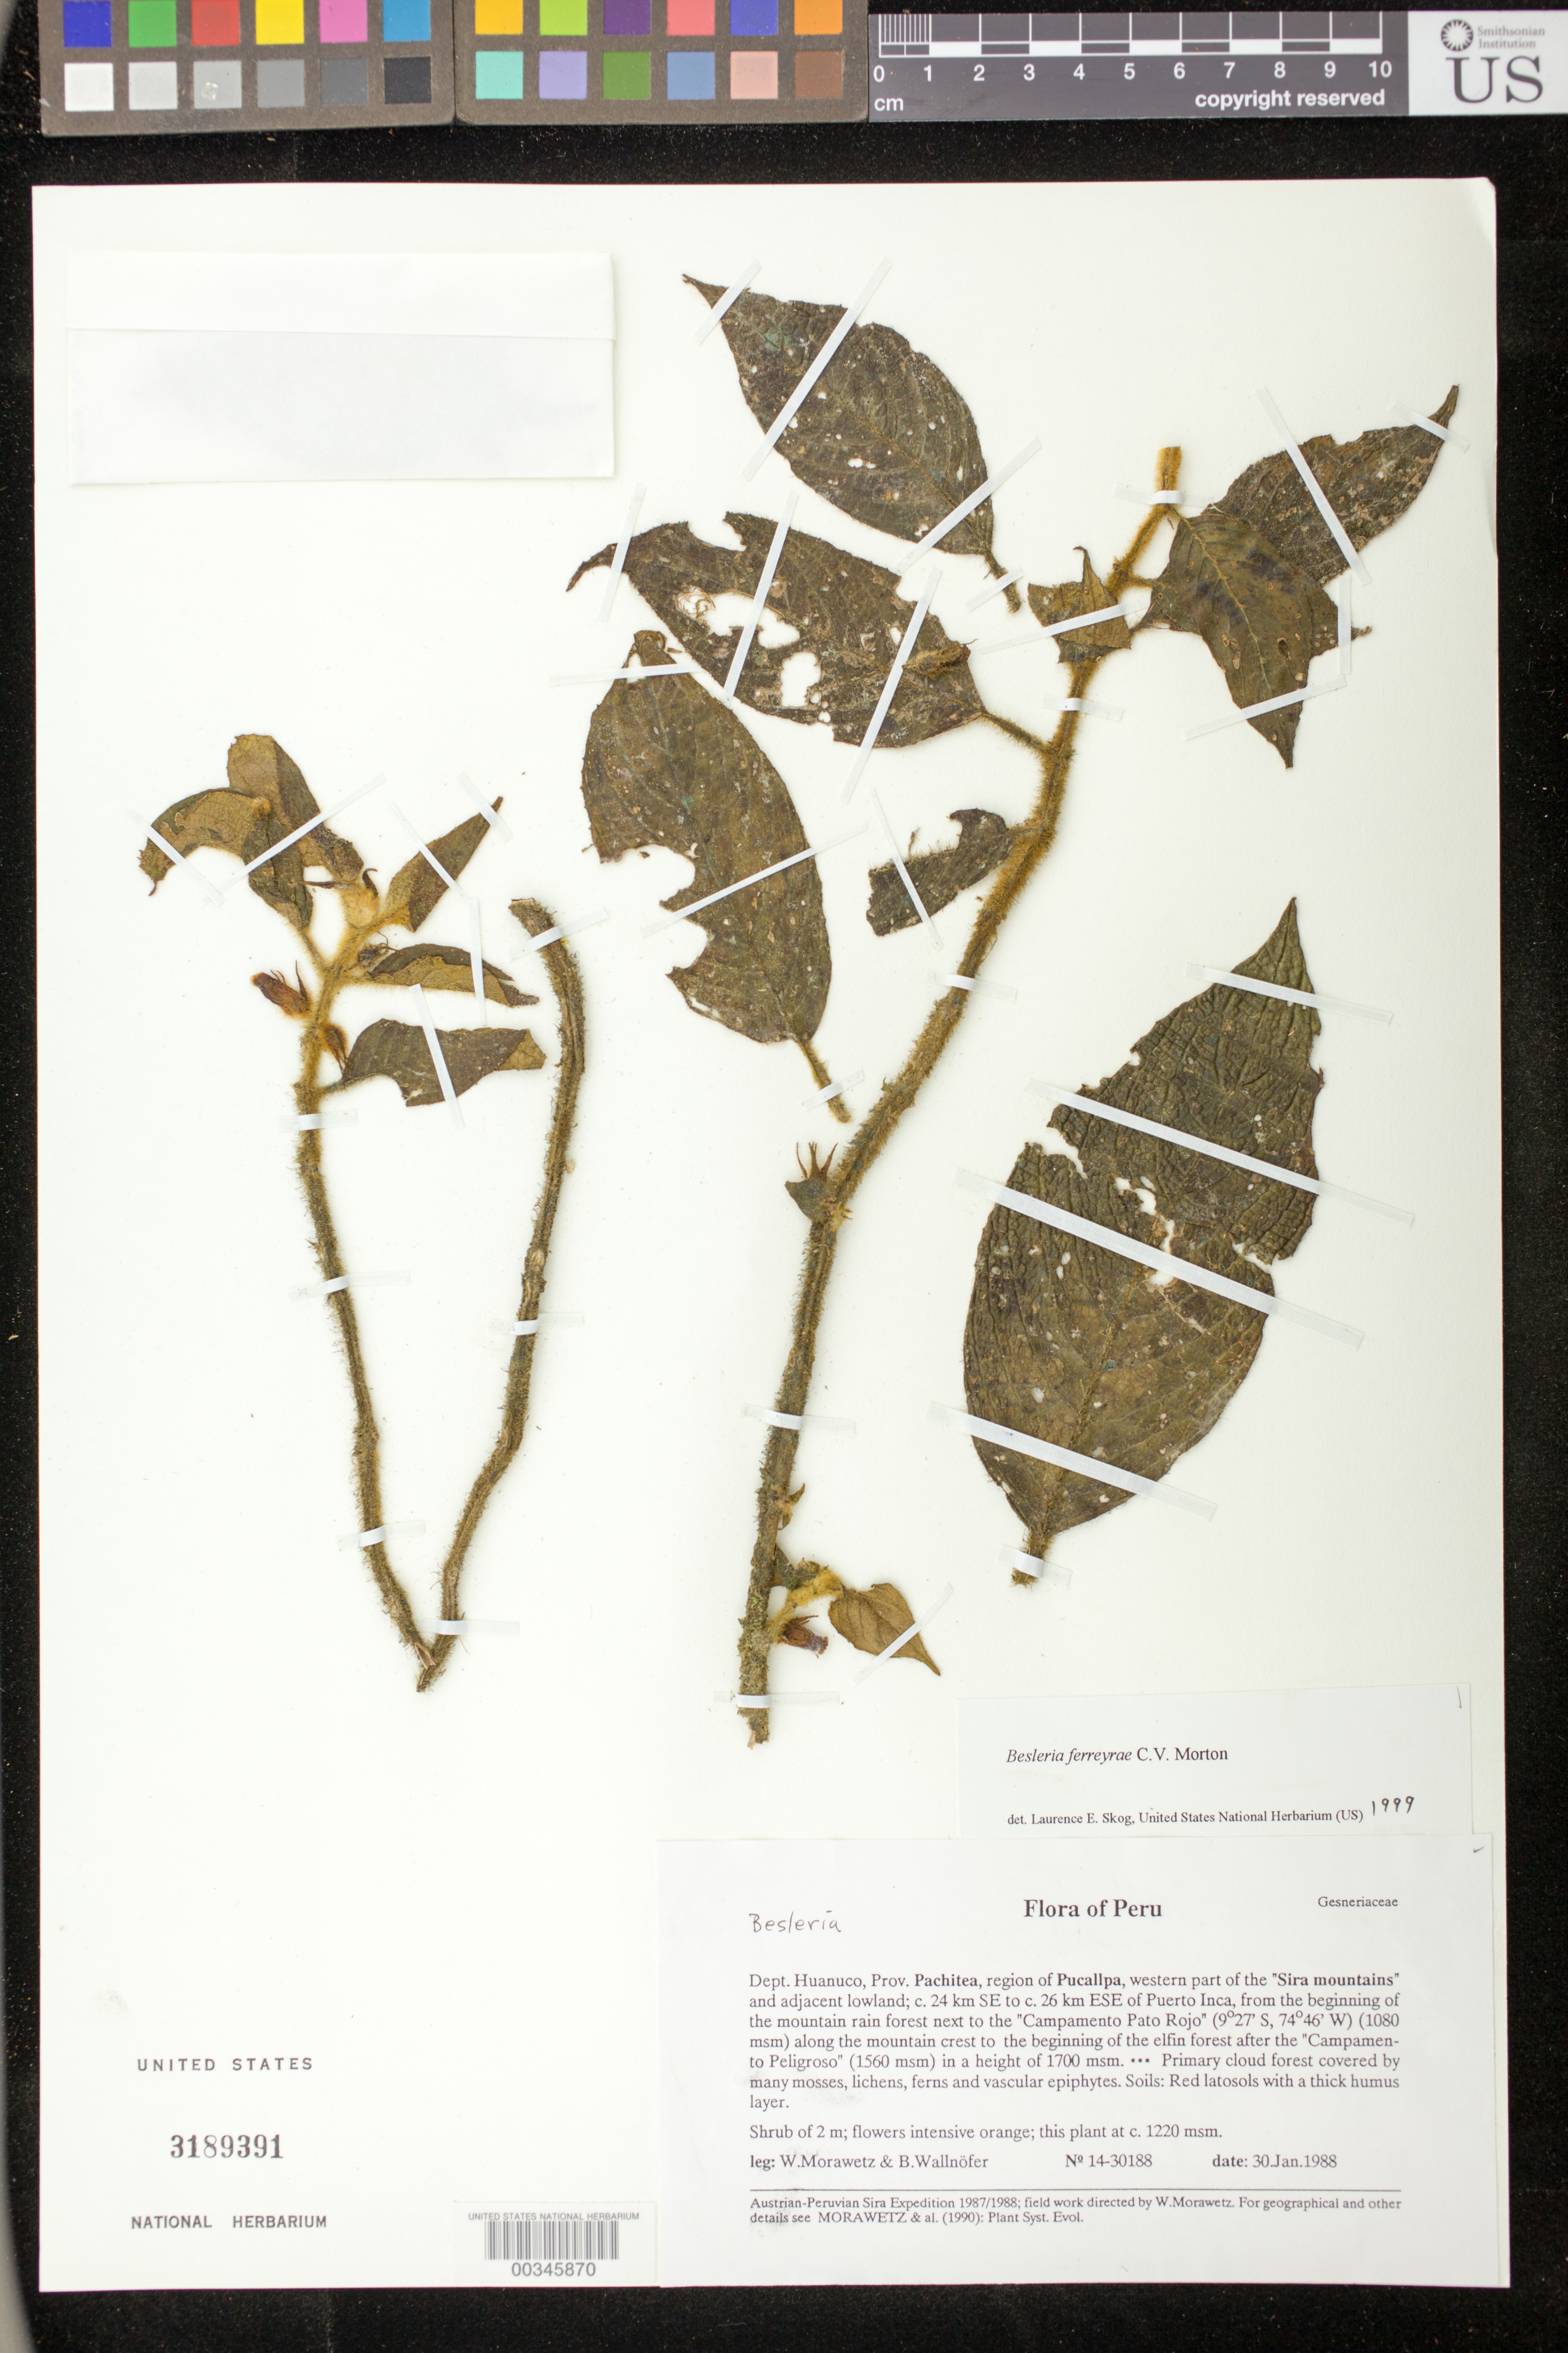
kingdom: Plantae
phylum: Tracheophyta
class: Magnoliopsida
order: Lamiales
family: Gesneriaceae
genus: Besleria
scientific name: Besleria ferreyrae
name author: C.V. Morton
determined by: Skog, Laurence E.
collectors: W. Morawetz & B. Wallnöfer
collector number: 14- 30188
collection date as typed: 30 Jan 1988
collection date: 1988-01-30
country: Peru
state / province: Huánuco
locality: Prov. Pachitea; region of Pucallapa, western part of the "Sira mountains" and adjacent lowland; c. 24 km SE to c. 26 km ESE of Puerto Inca, from the beginning of the mountain rain forest next to the "Campamento Pato Rojo" along the mountain crest to the beginning of the elfin forest after the "Campamento Peligroso"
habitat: Primary cloud forest covered by many mosses, lichens, ferns and vascular epiphytes; soils: red latosols with a thick humus layer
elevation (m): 1220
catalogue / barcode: US 3189391